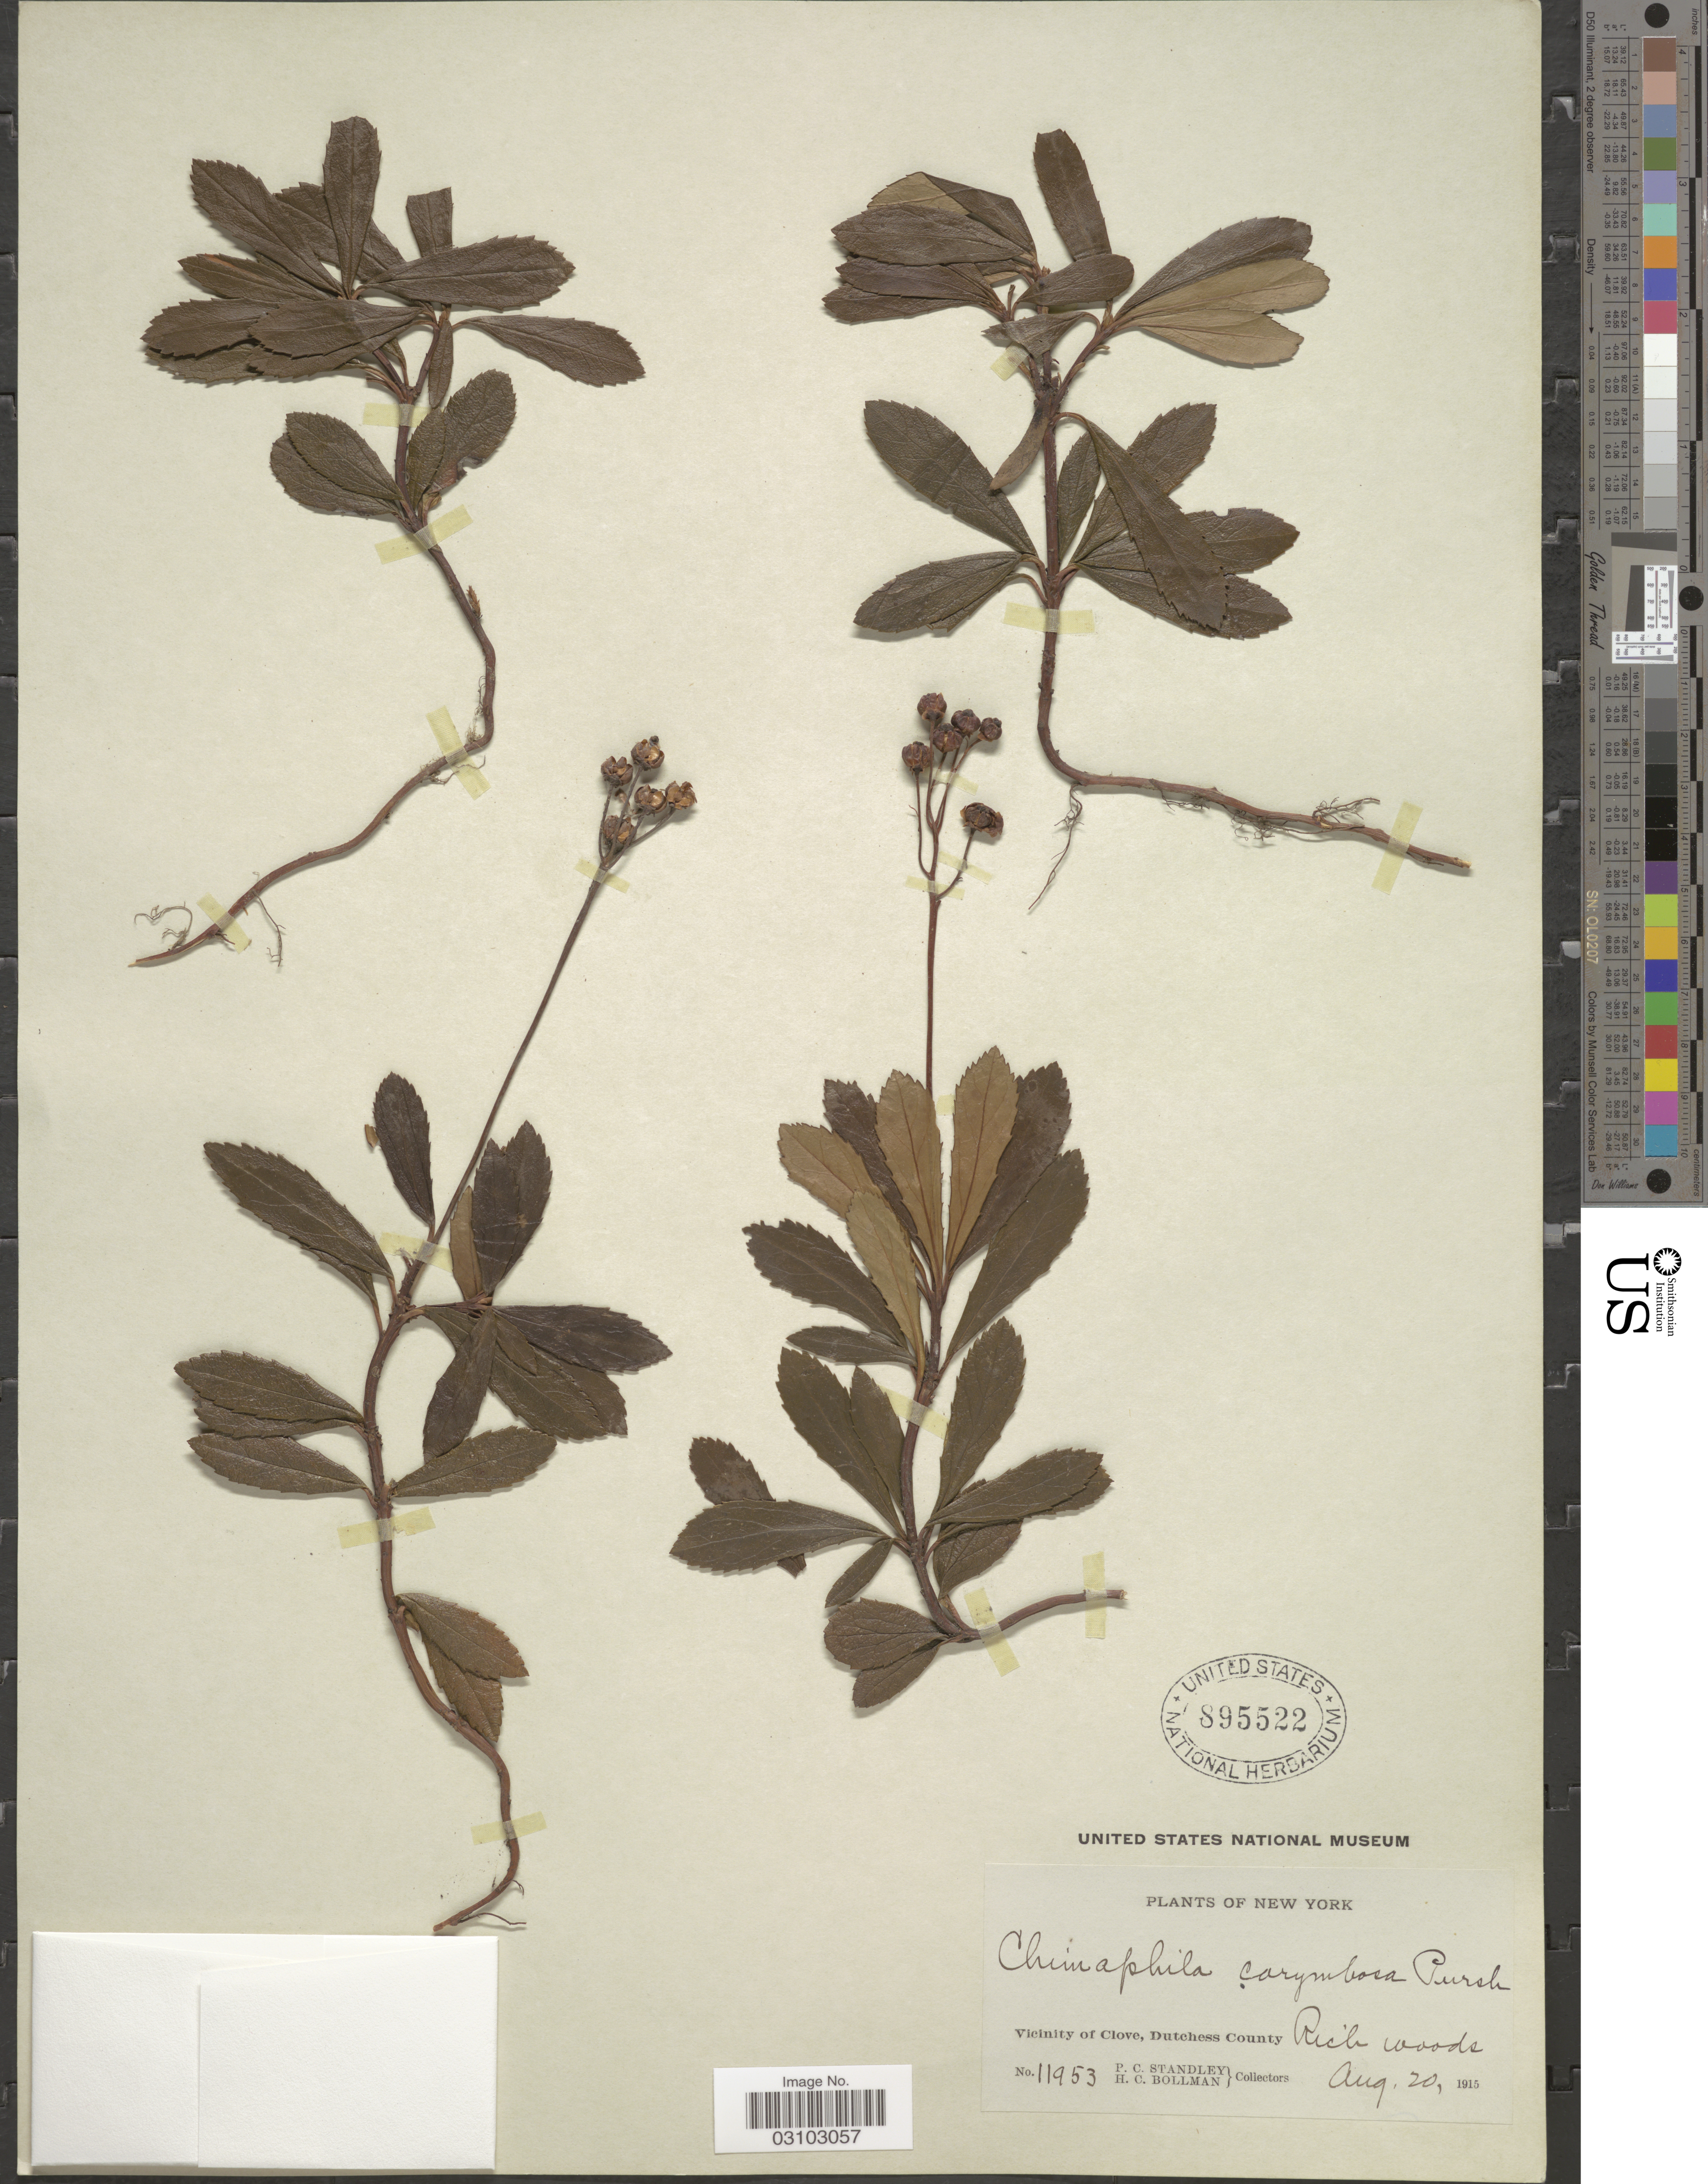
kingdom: Plantae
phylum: Tracheophyta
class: Magnoliopsida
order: Ericales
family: Ericaceae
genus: Chimaphila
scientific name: Chimaphila umbellata subsp. cisatlantica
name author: (S.F. Blake) Hultén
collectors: P. C. Standley & H. C. Bollman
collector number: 11953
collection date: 1915-08-20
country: United States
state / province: New York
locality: Vicinity of Clove, Dutchess County.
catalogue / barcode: US 895522